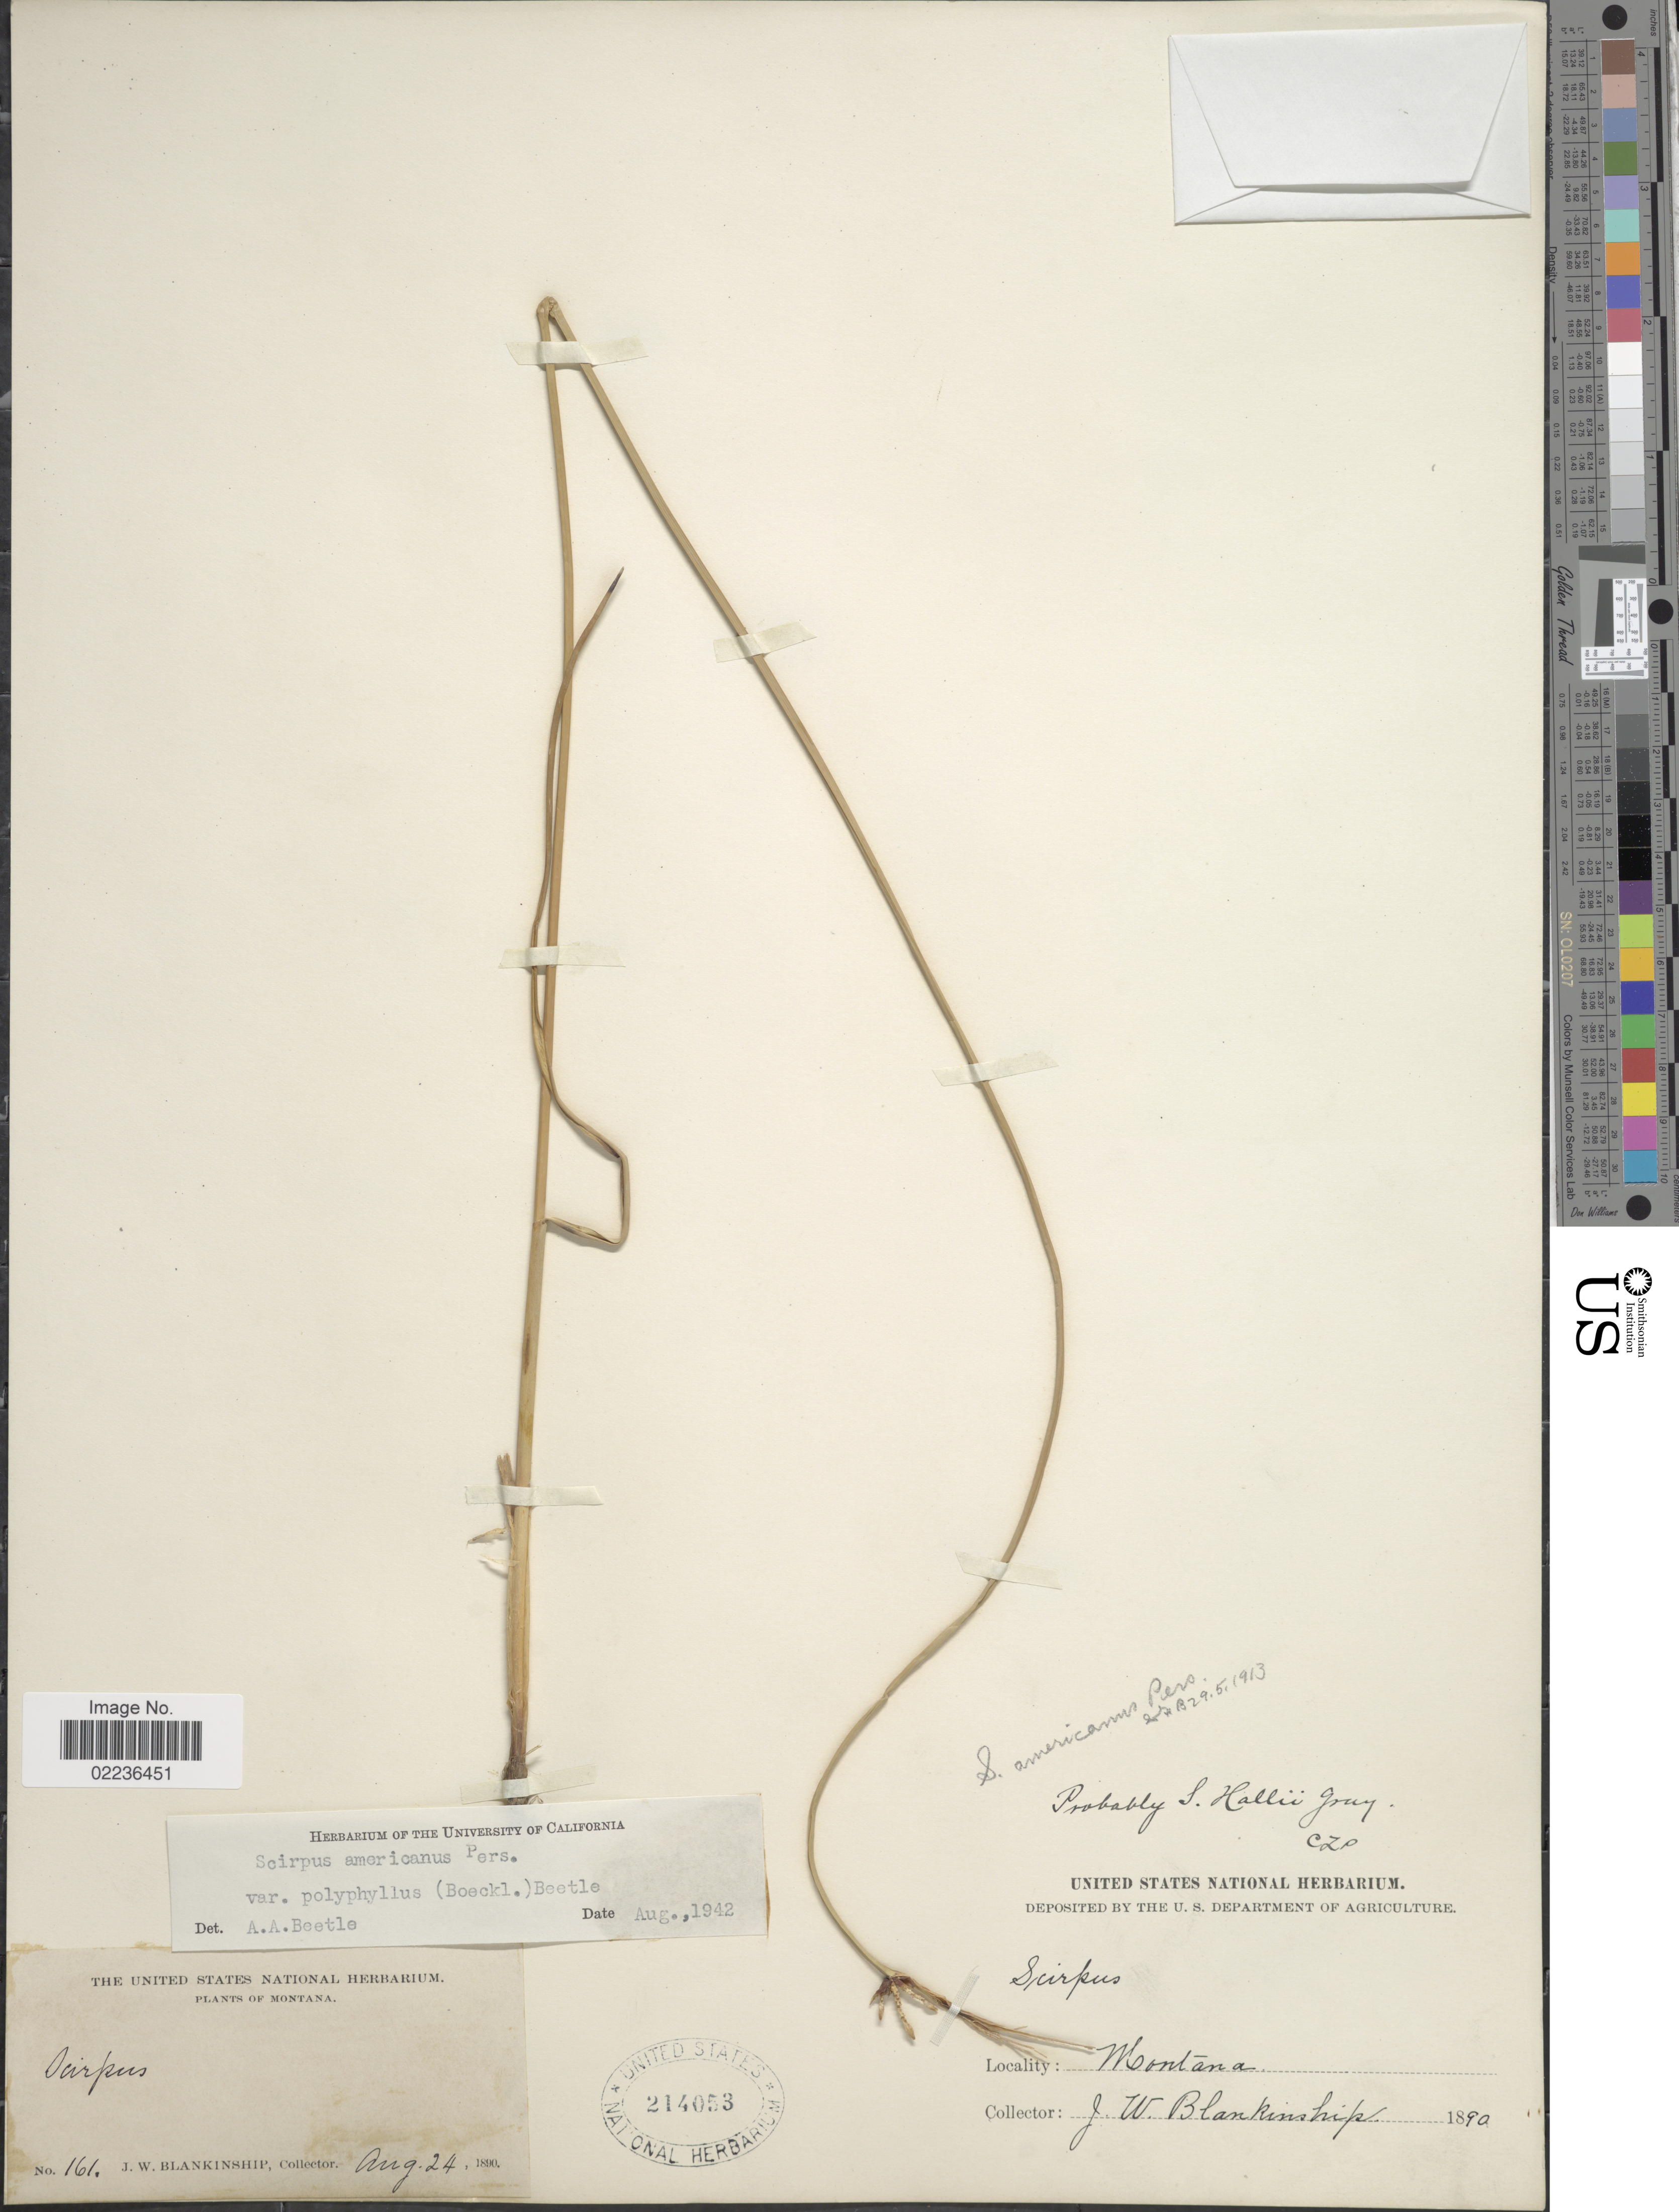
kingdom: Plantae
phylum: Tracheophyta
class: Liliopsida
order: Poales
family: Cyperaceae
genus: Schoenoplectus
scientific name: Schoenoplectus pungens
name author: (Vahl) Palla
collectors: J. W. Blankinship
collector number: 161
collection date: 1890-08-24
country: United States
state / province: Montana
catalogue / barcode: US 214053